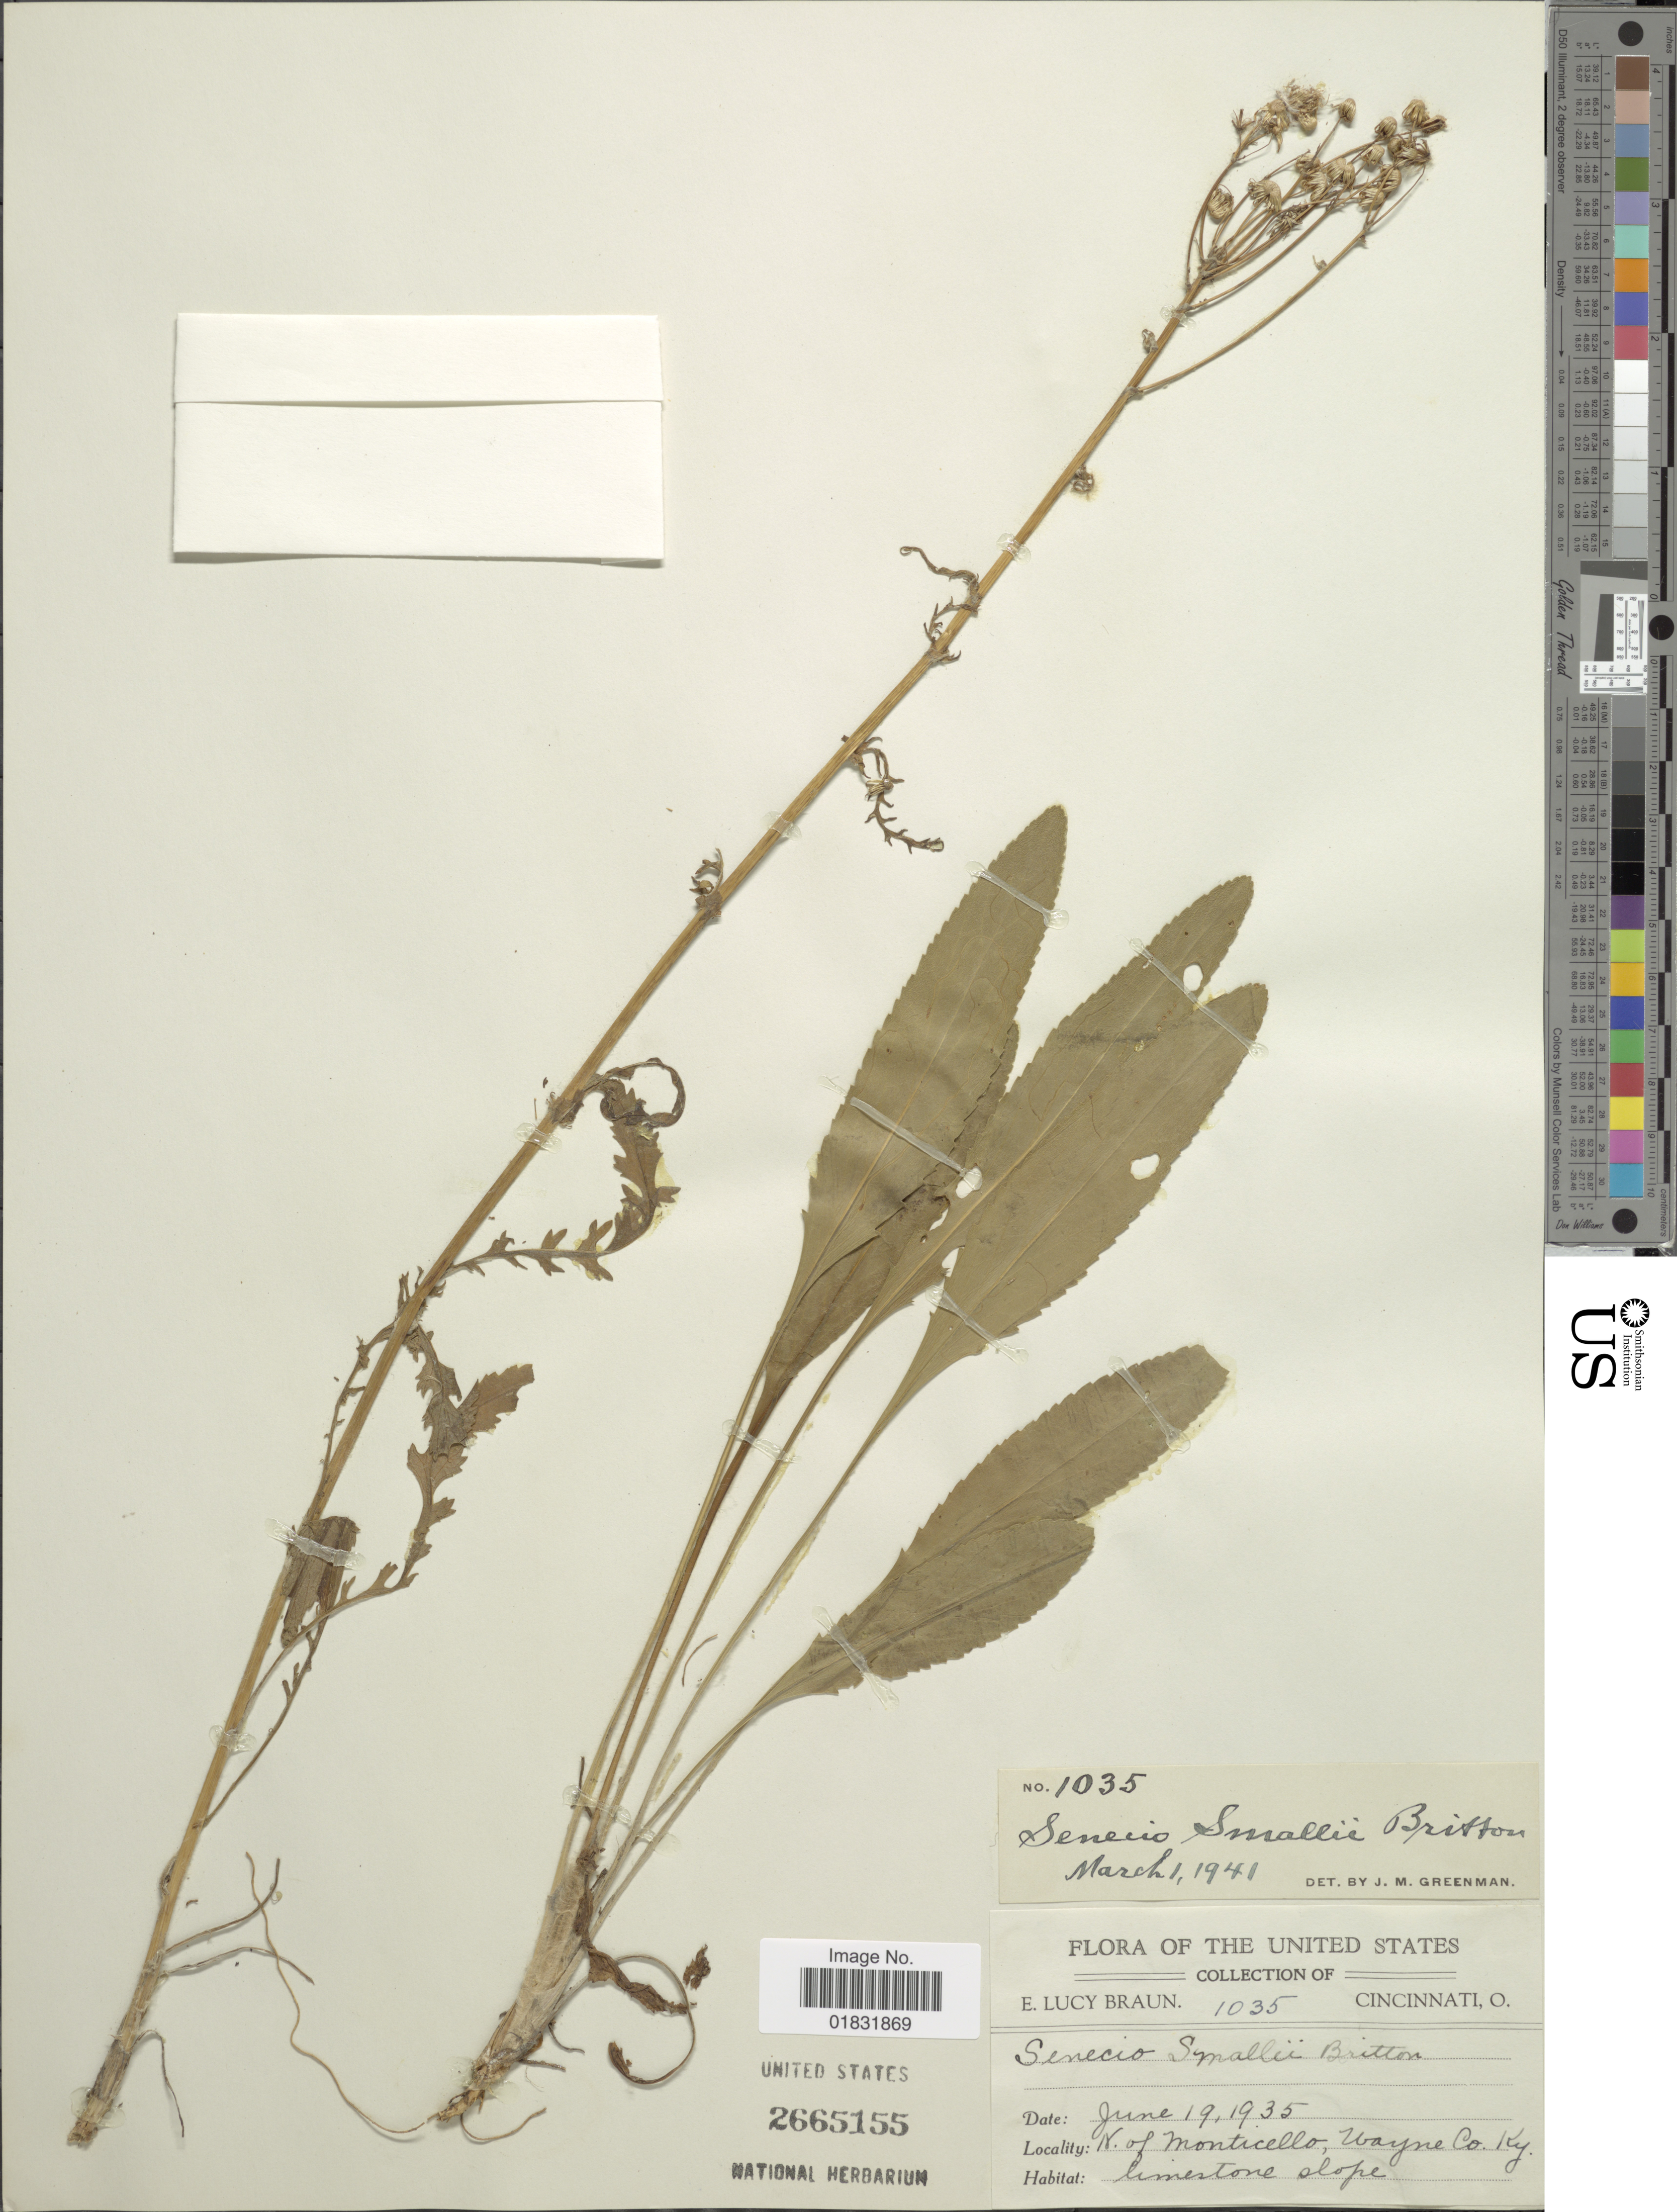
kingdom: Plantae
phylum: Tracheophyta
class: Magnoliopsida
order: Asterales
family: Asteraceae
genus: Packera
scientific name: Packera smallii Britton comb ined.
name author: Britton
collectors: E. L. Braun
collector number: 1035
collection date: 1935-06-19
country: United States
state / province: Kentucky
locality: N of Monticello, Wayne Co, limestone slope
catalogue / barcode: US 2665155